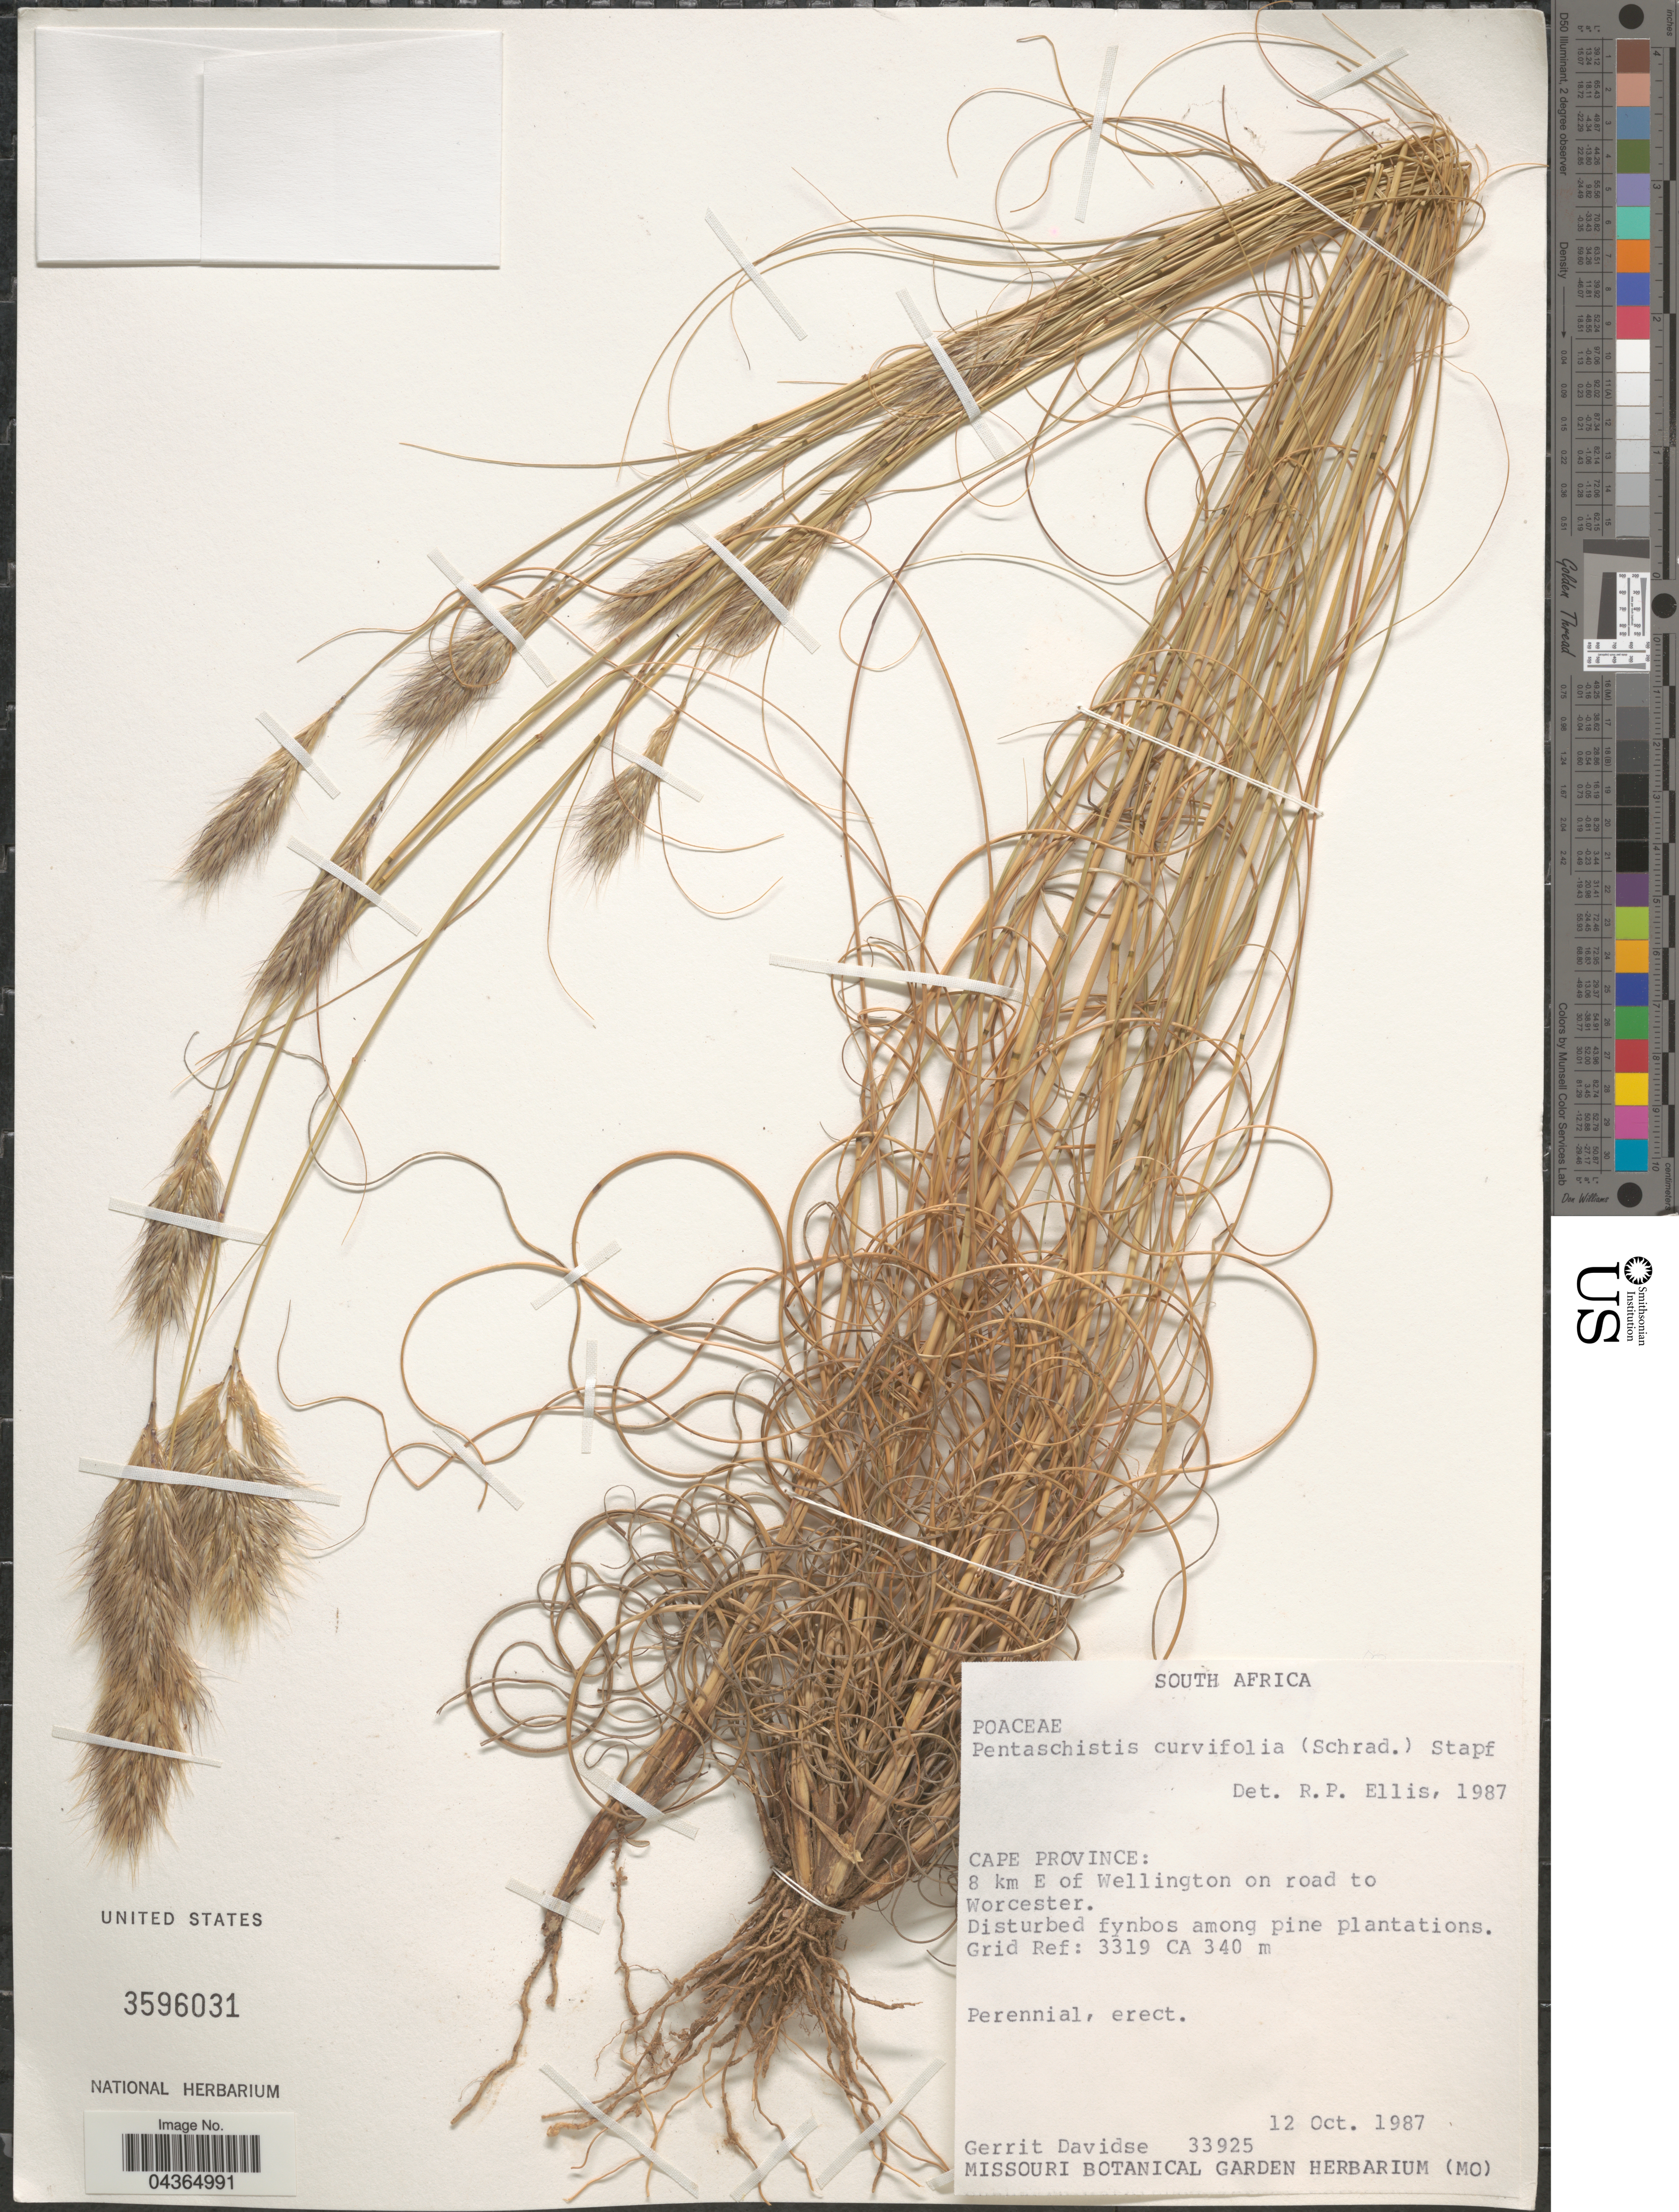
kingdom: Plantae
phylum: Tracheophyta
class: Liliopsida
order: Poales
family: Poaceae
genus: Pentameris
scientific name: Pentameris curvifolia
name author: (Schrad.) Steud.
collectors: G. Davidse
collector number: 33925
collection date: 1987-10-12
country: South Africa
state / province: Western Cape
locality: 8 km E of Wellington on road to Worcester. Disturbed fynbos among pine plantations. Grid Ref: 3319 CA.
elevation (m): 340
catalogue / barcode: US 3596031